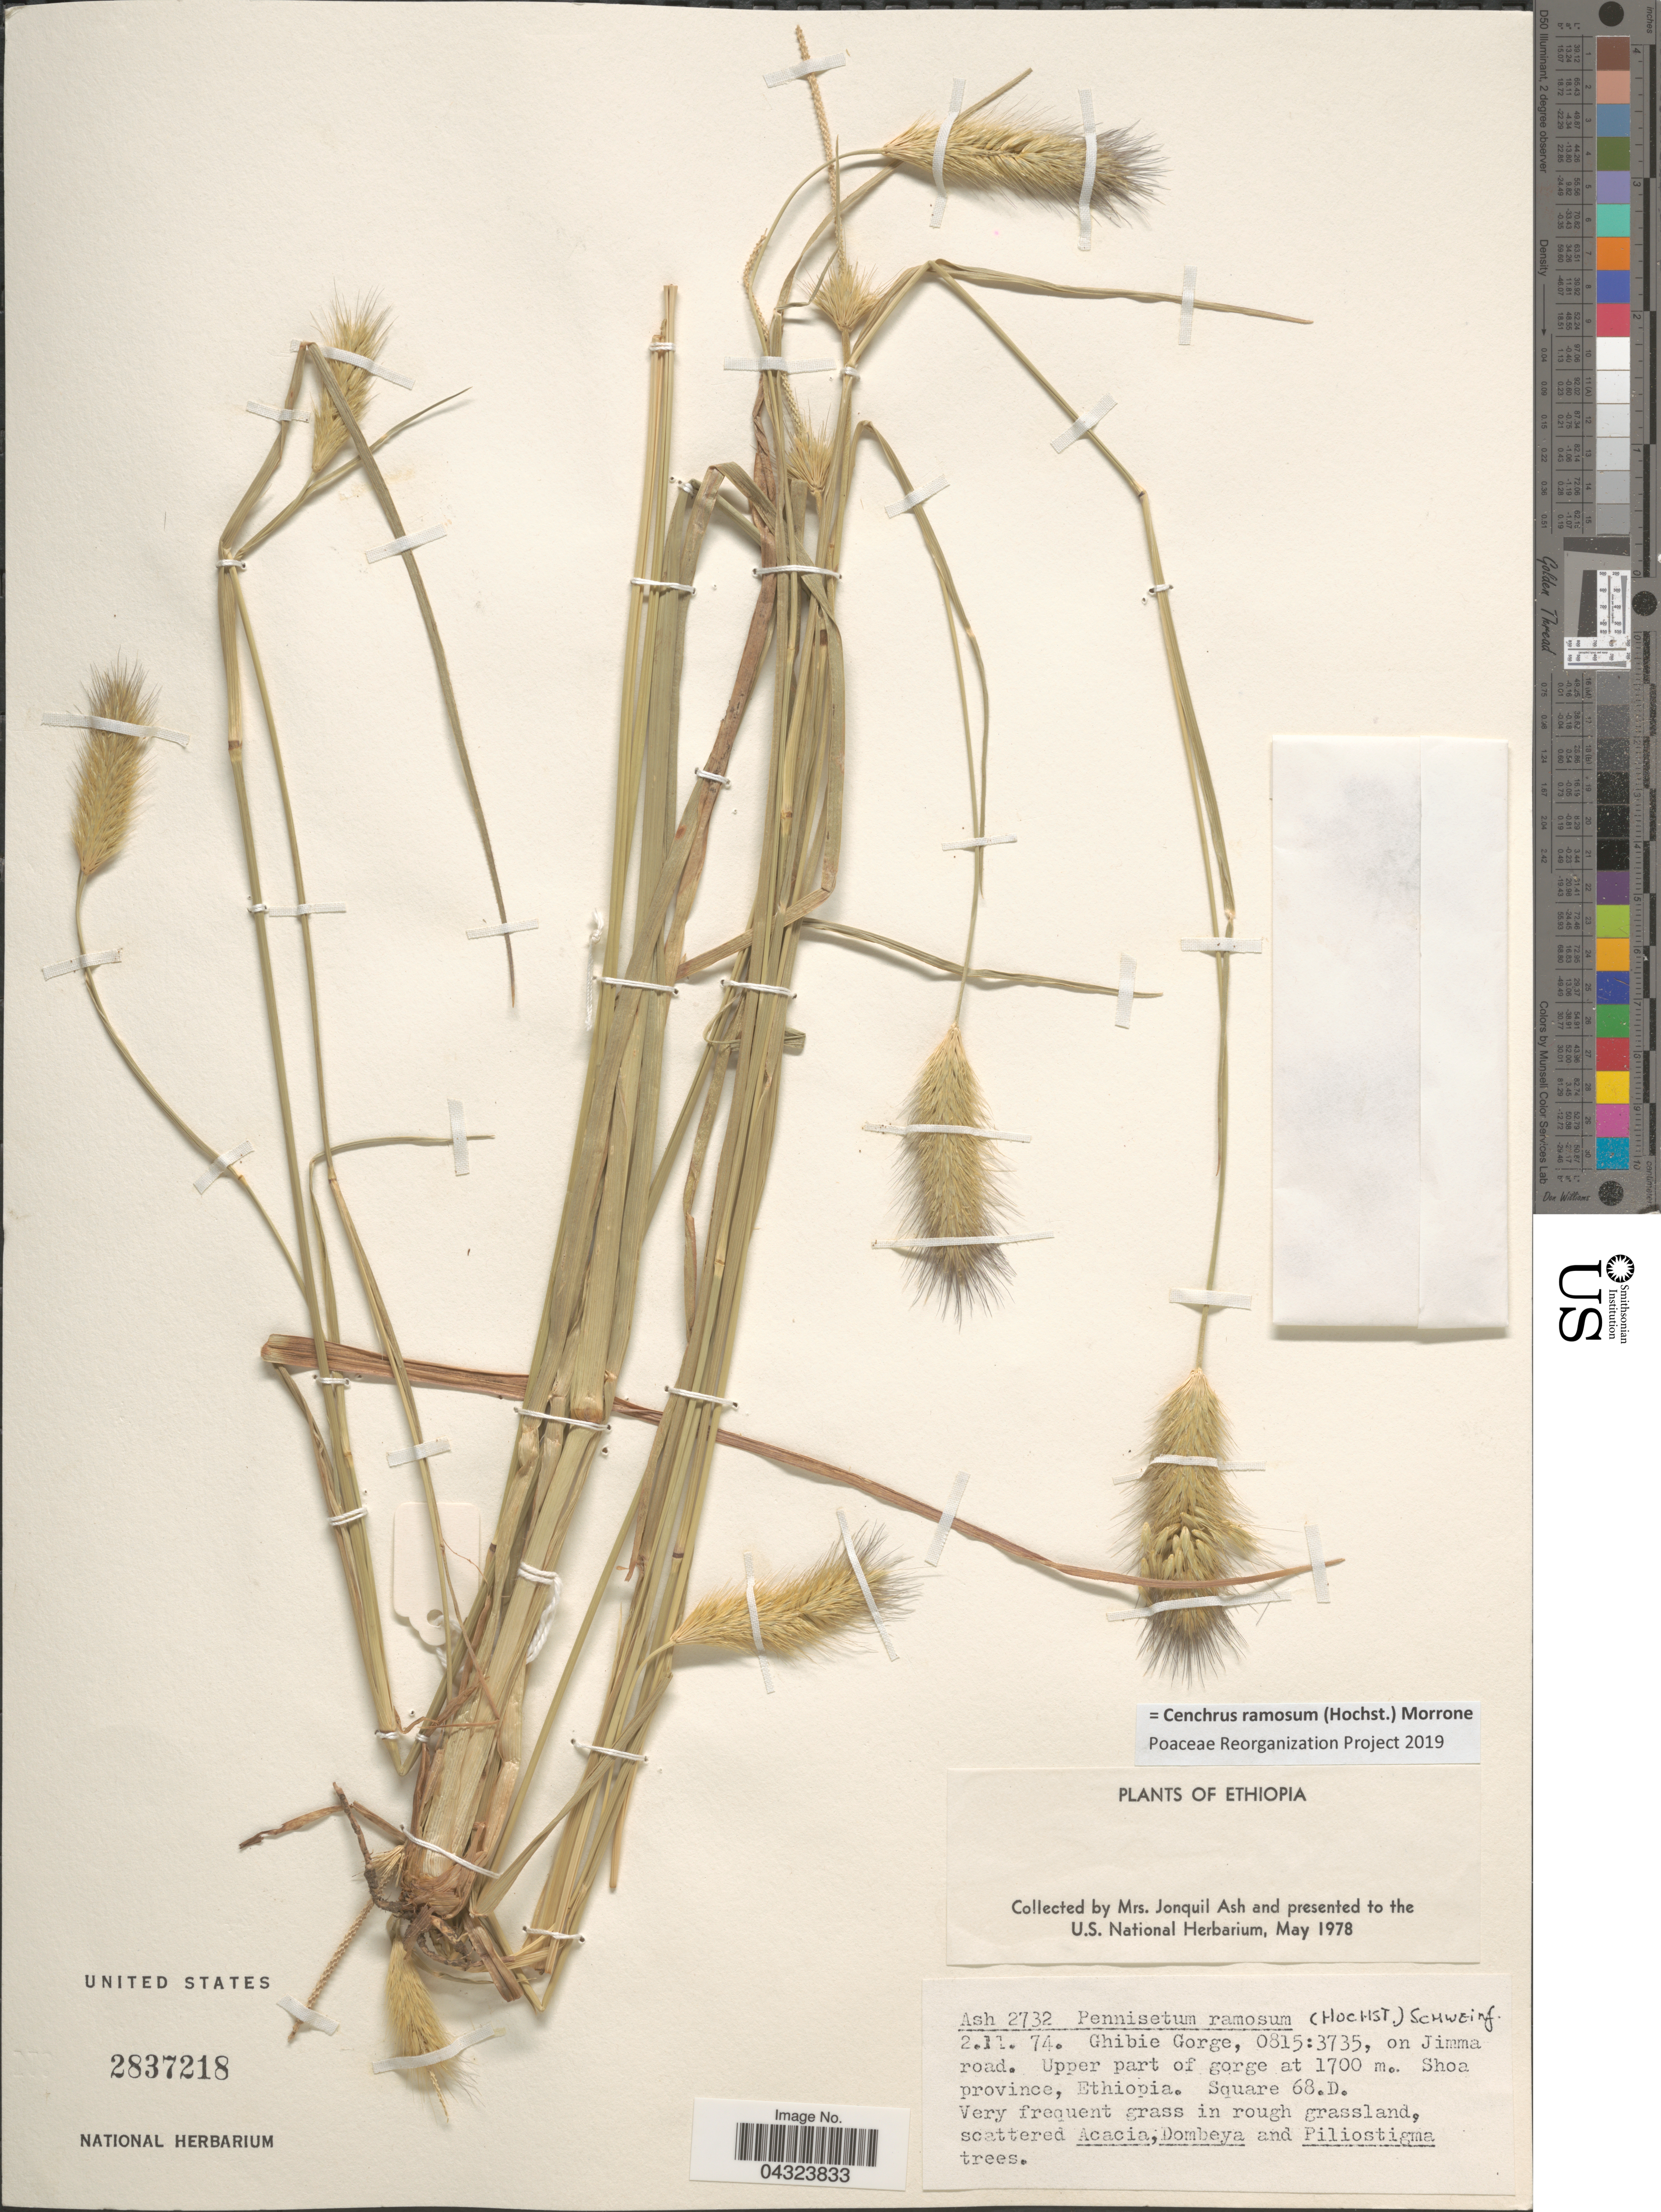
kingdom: Plantae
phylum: Tracheophyta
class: Liliopsida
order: Poales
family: Poaceae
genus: Cenchrus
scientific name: Cenchrus ramosum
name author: (Hochst.) Morrone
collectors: J. Ash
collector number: Ash 2732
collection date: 1974-11-02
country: Ethiopia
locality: Ghibie Gorge, 0815: 3735, on Jimma road. Upper part of gorge. Shoa province.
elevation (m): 1700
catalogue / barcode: US 2837218